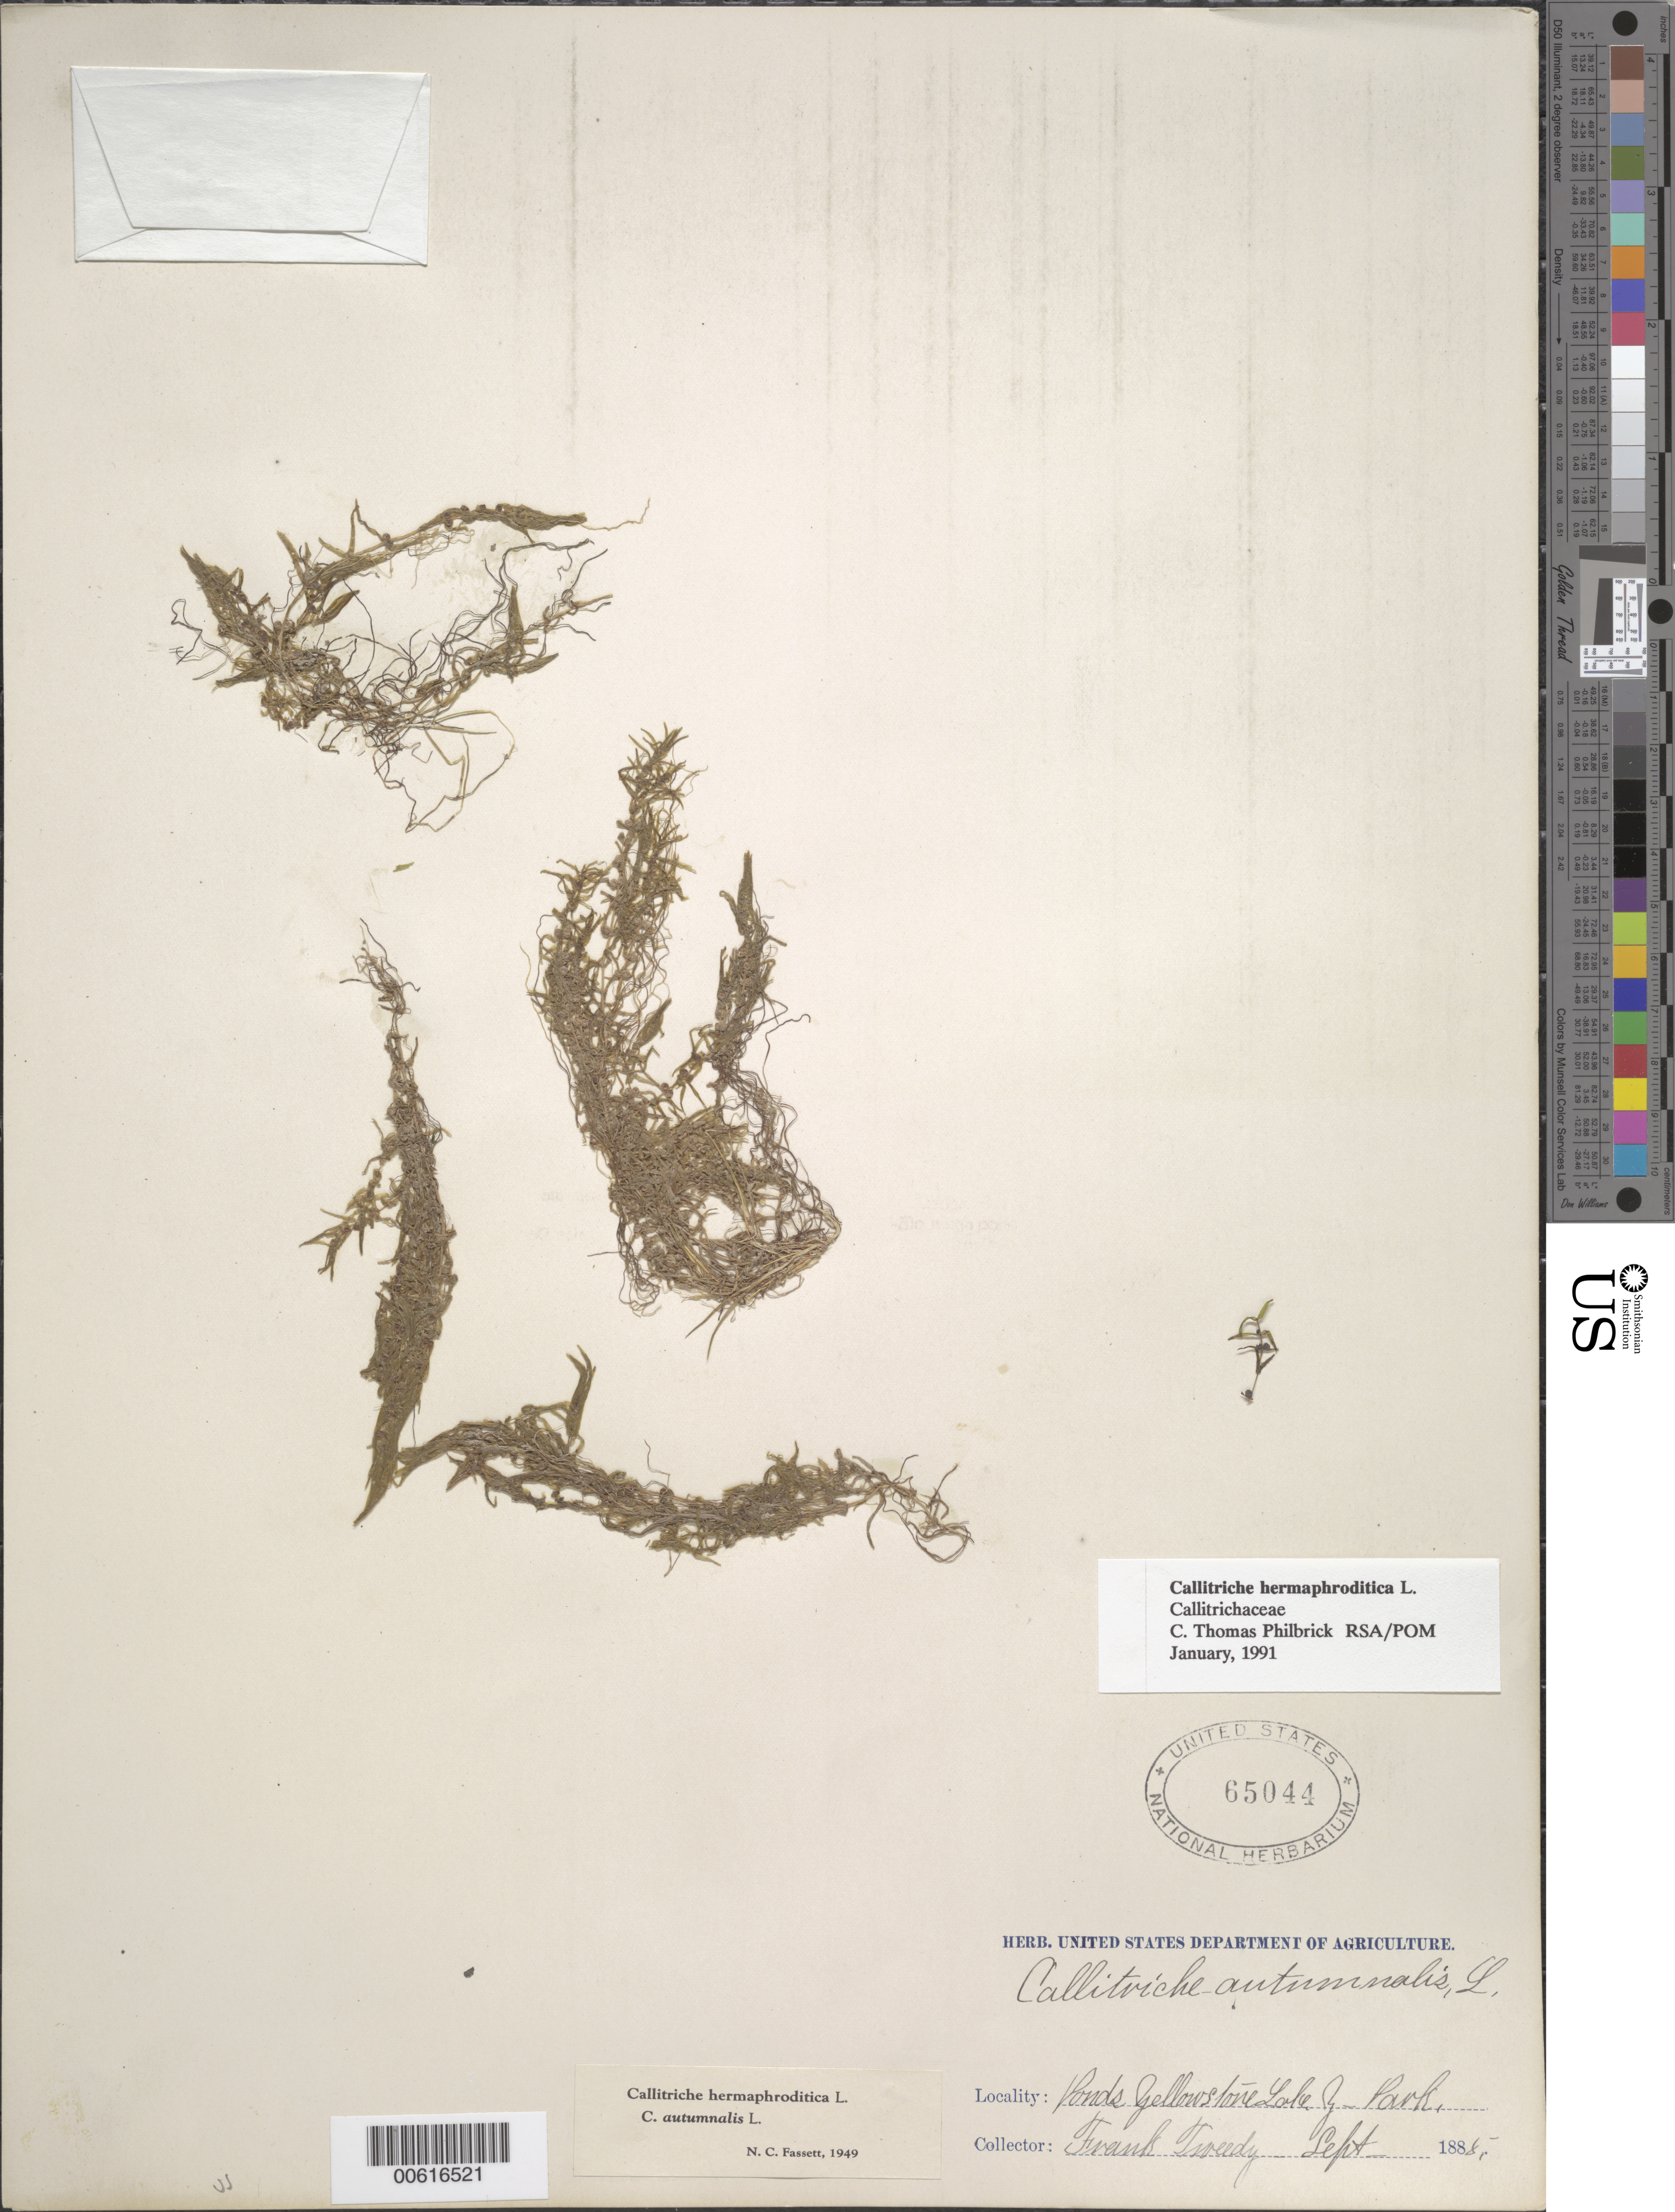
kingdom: Plantae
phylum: Tracheophyta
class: Magnoliopsida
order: Lamiales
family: Plantaginaceae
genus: Callitriche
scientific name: Callitriche hermaphroditica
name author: L.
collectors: F. Tweedy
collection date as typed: Sep 1888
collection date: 1888-09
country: United States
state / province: Wyoming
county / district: Teton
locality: Ponds Yellowstone Lake Zoo Park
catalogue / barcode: US 65044